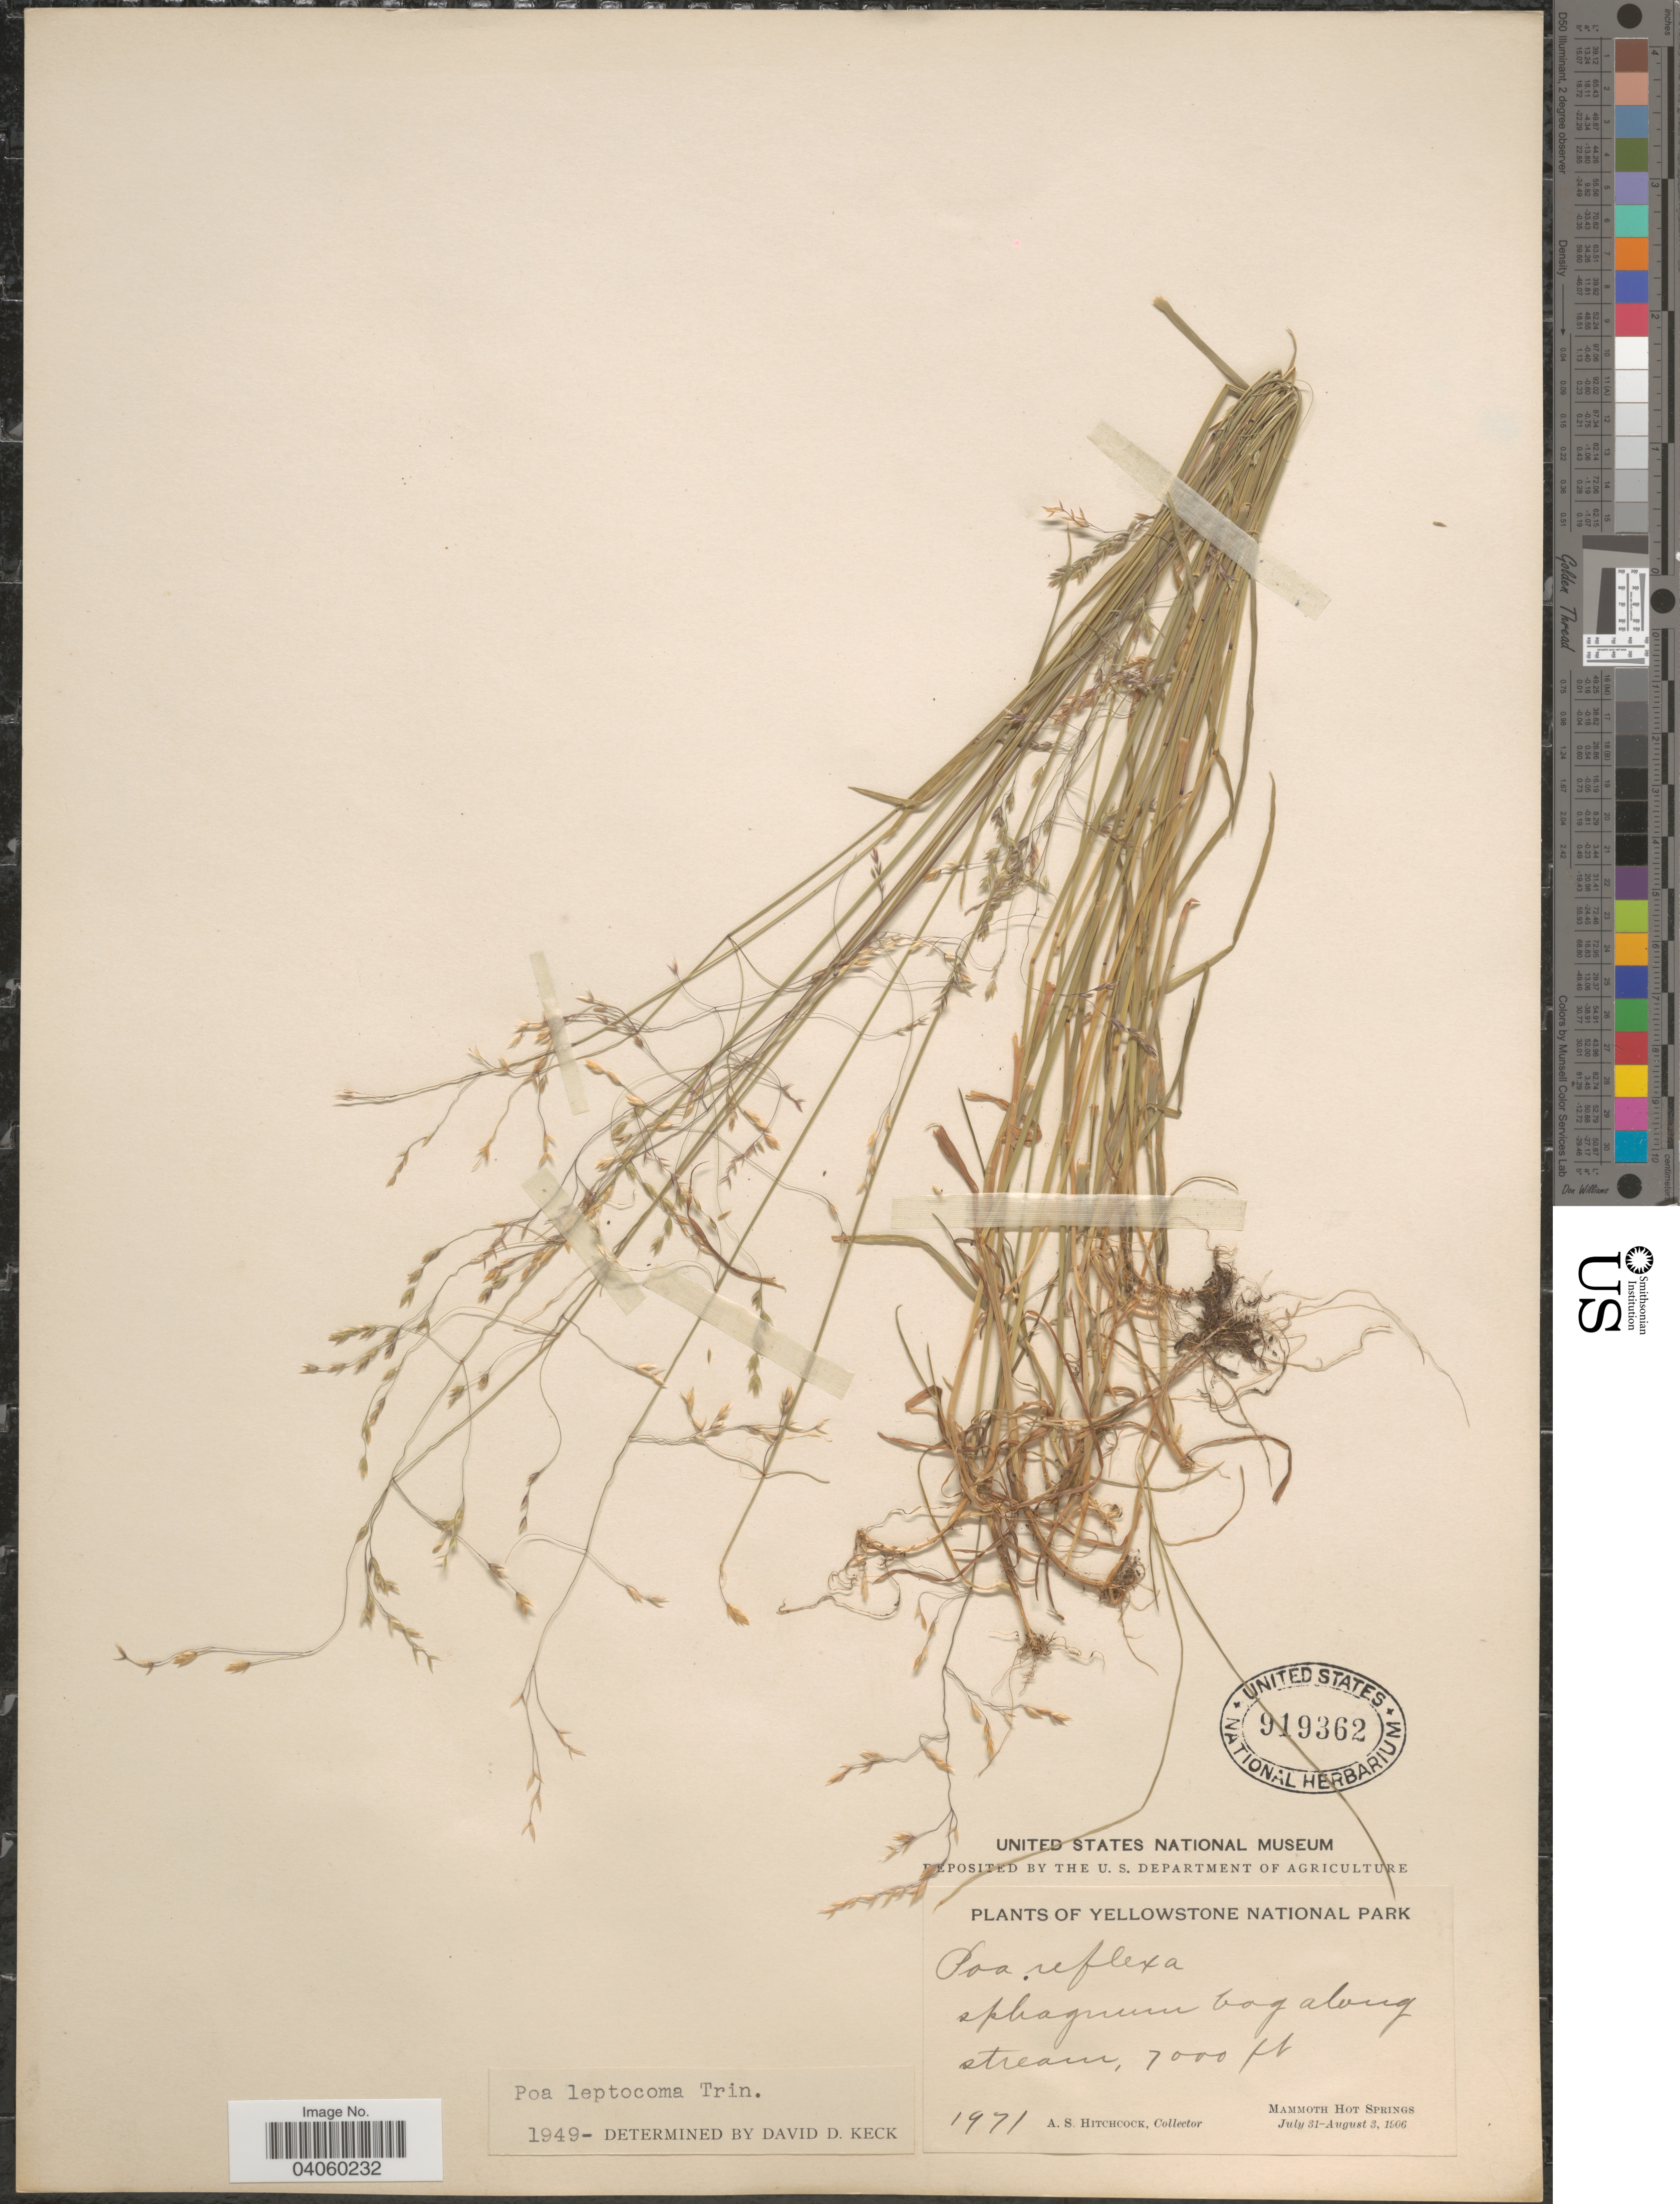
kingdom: Plantae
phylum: Tracheophyta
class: Liliopsida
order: Poales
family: Poaceae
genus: Poa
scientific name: Poa leptocoma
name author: Trin.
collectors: A. S. Hitchcock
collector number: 1971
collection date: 1906-07-31/1906-08-03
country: United States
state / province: Wyoming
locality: Yellowstone National Park. Along stream, Mammoth Hot Springs.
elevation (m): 2134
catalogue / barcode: US 919362